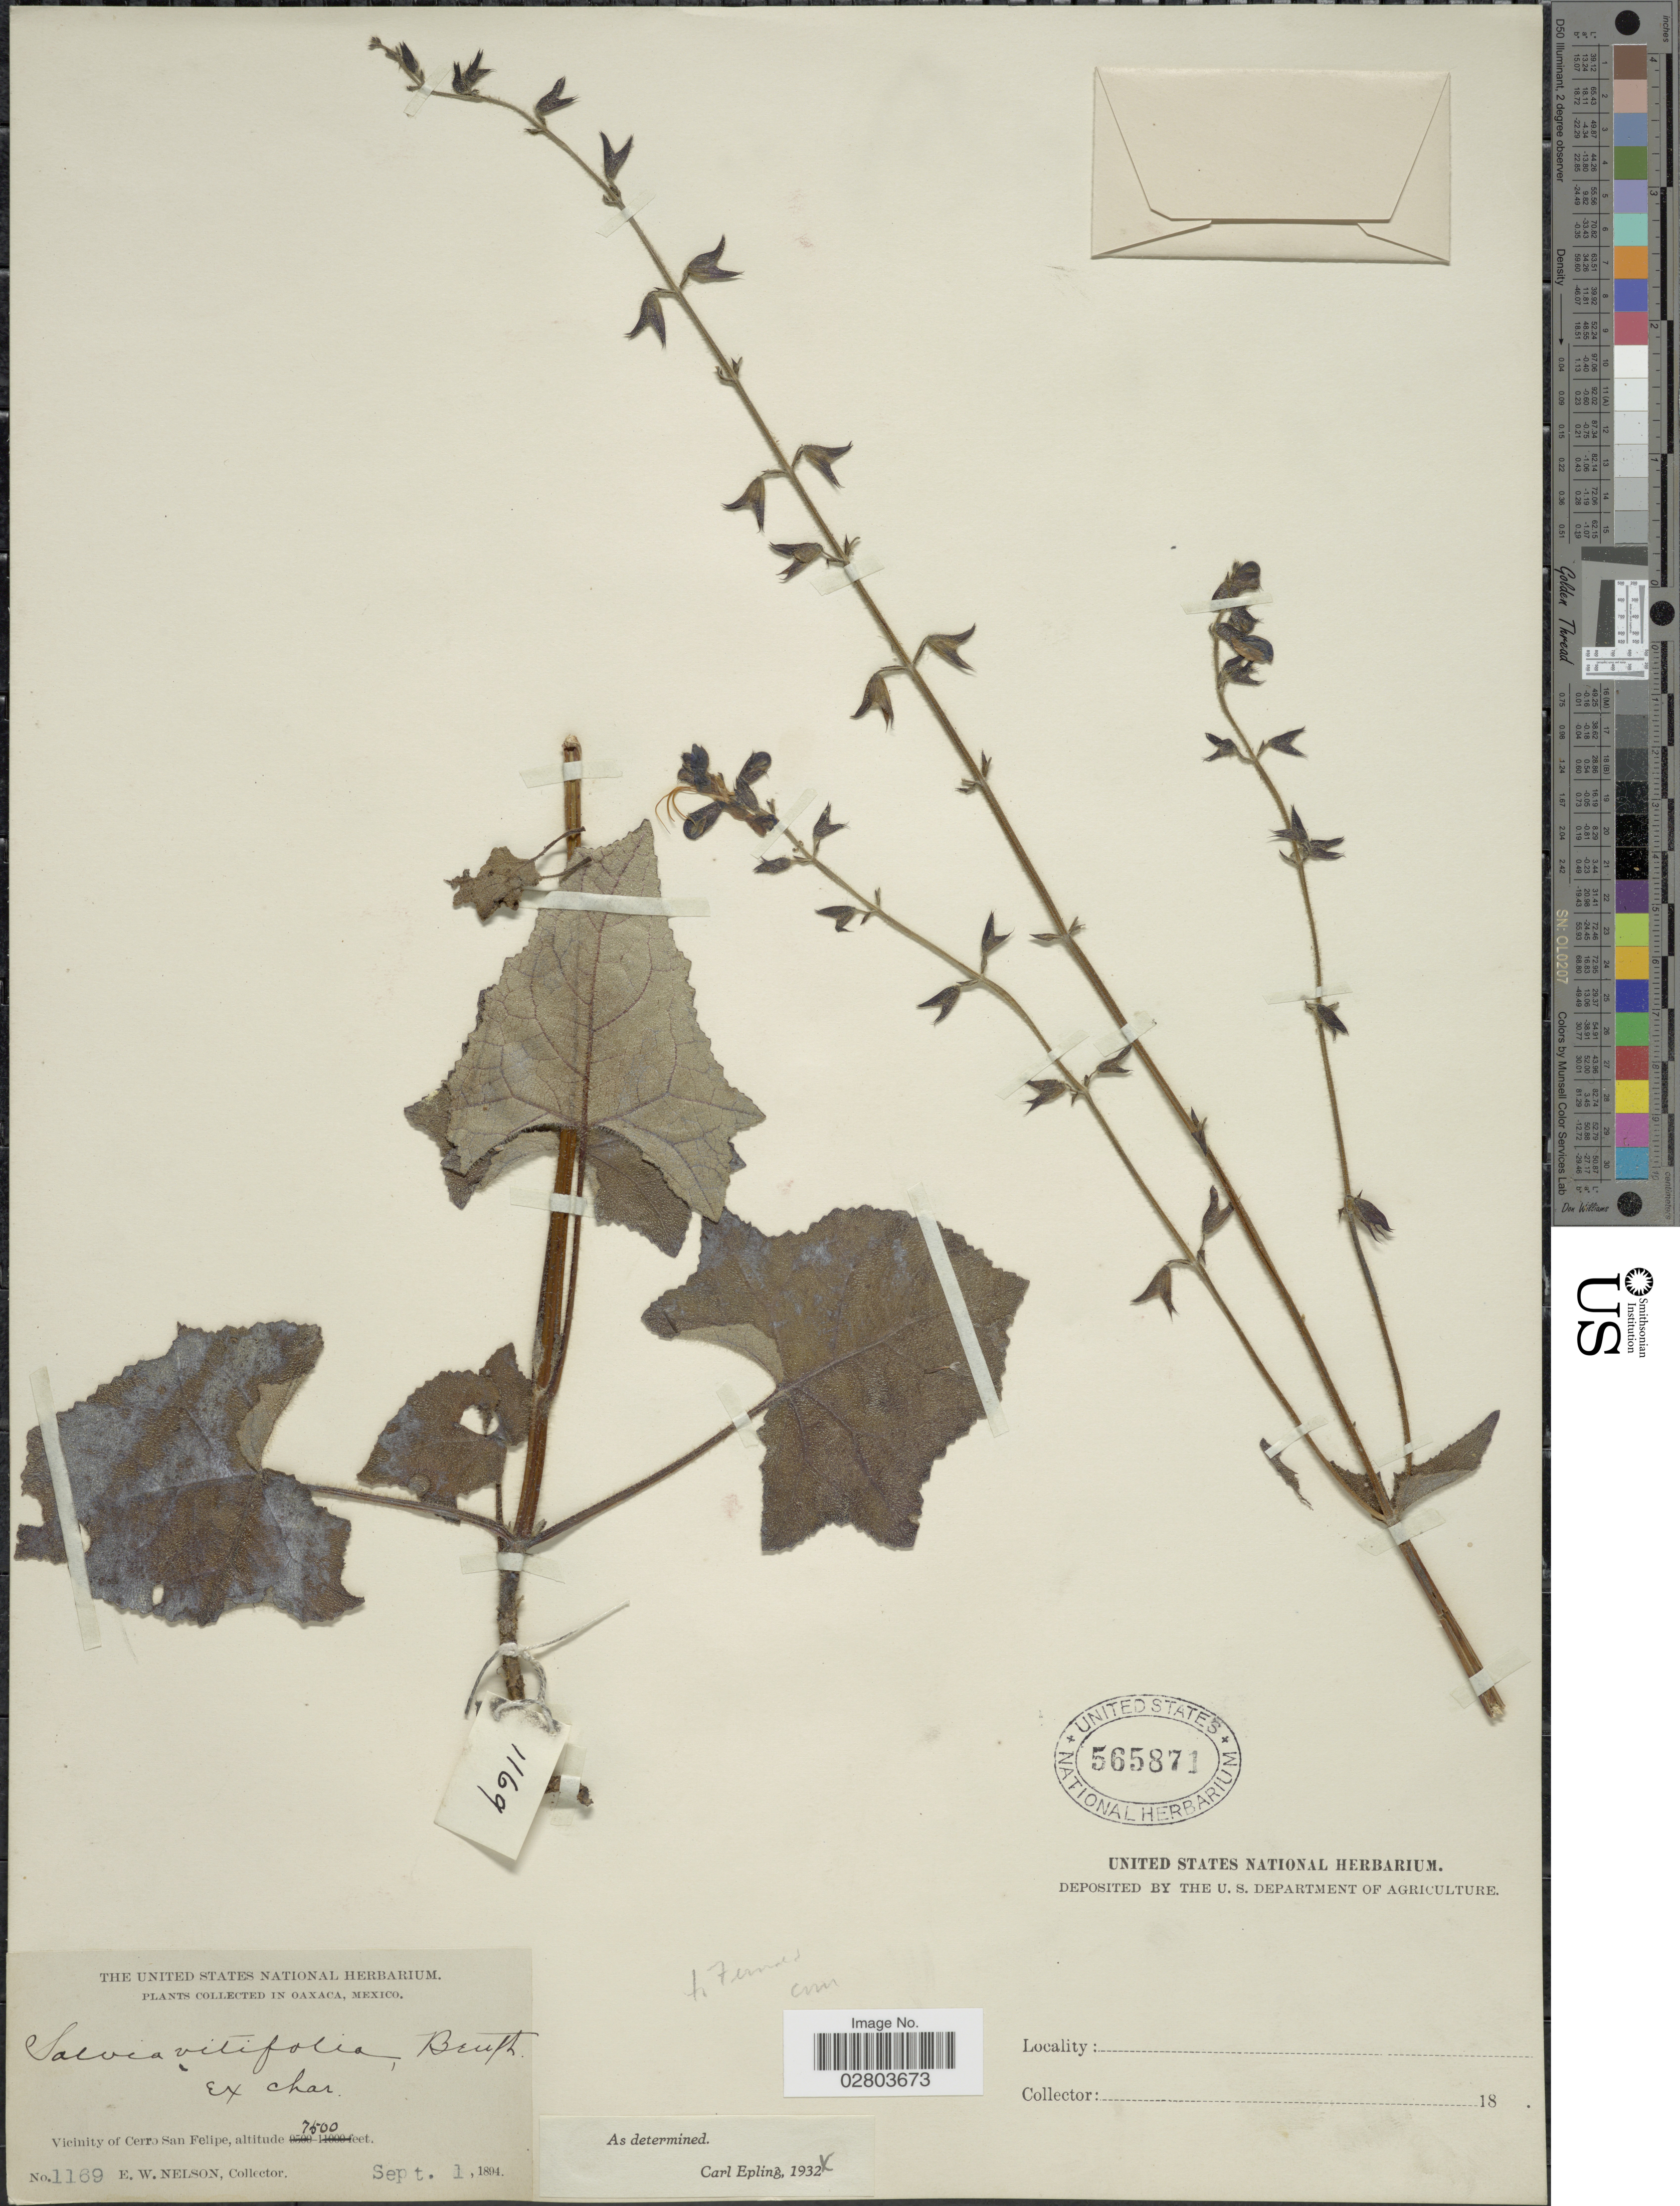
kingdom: Plantae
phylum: Tracheophyta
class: Magnoliopsida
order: Lamiales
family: Lamiaceae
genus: Salvia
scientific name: Salvia vitifolia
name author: Benth.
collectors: E. W. Nelson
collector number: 1169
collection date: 1894-09-01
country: Mexico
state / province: Oaxaca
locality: Vicinity of Cerro San Felipe.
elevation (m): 2286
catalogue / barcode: US 565871